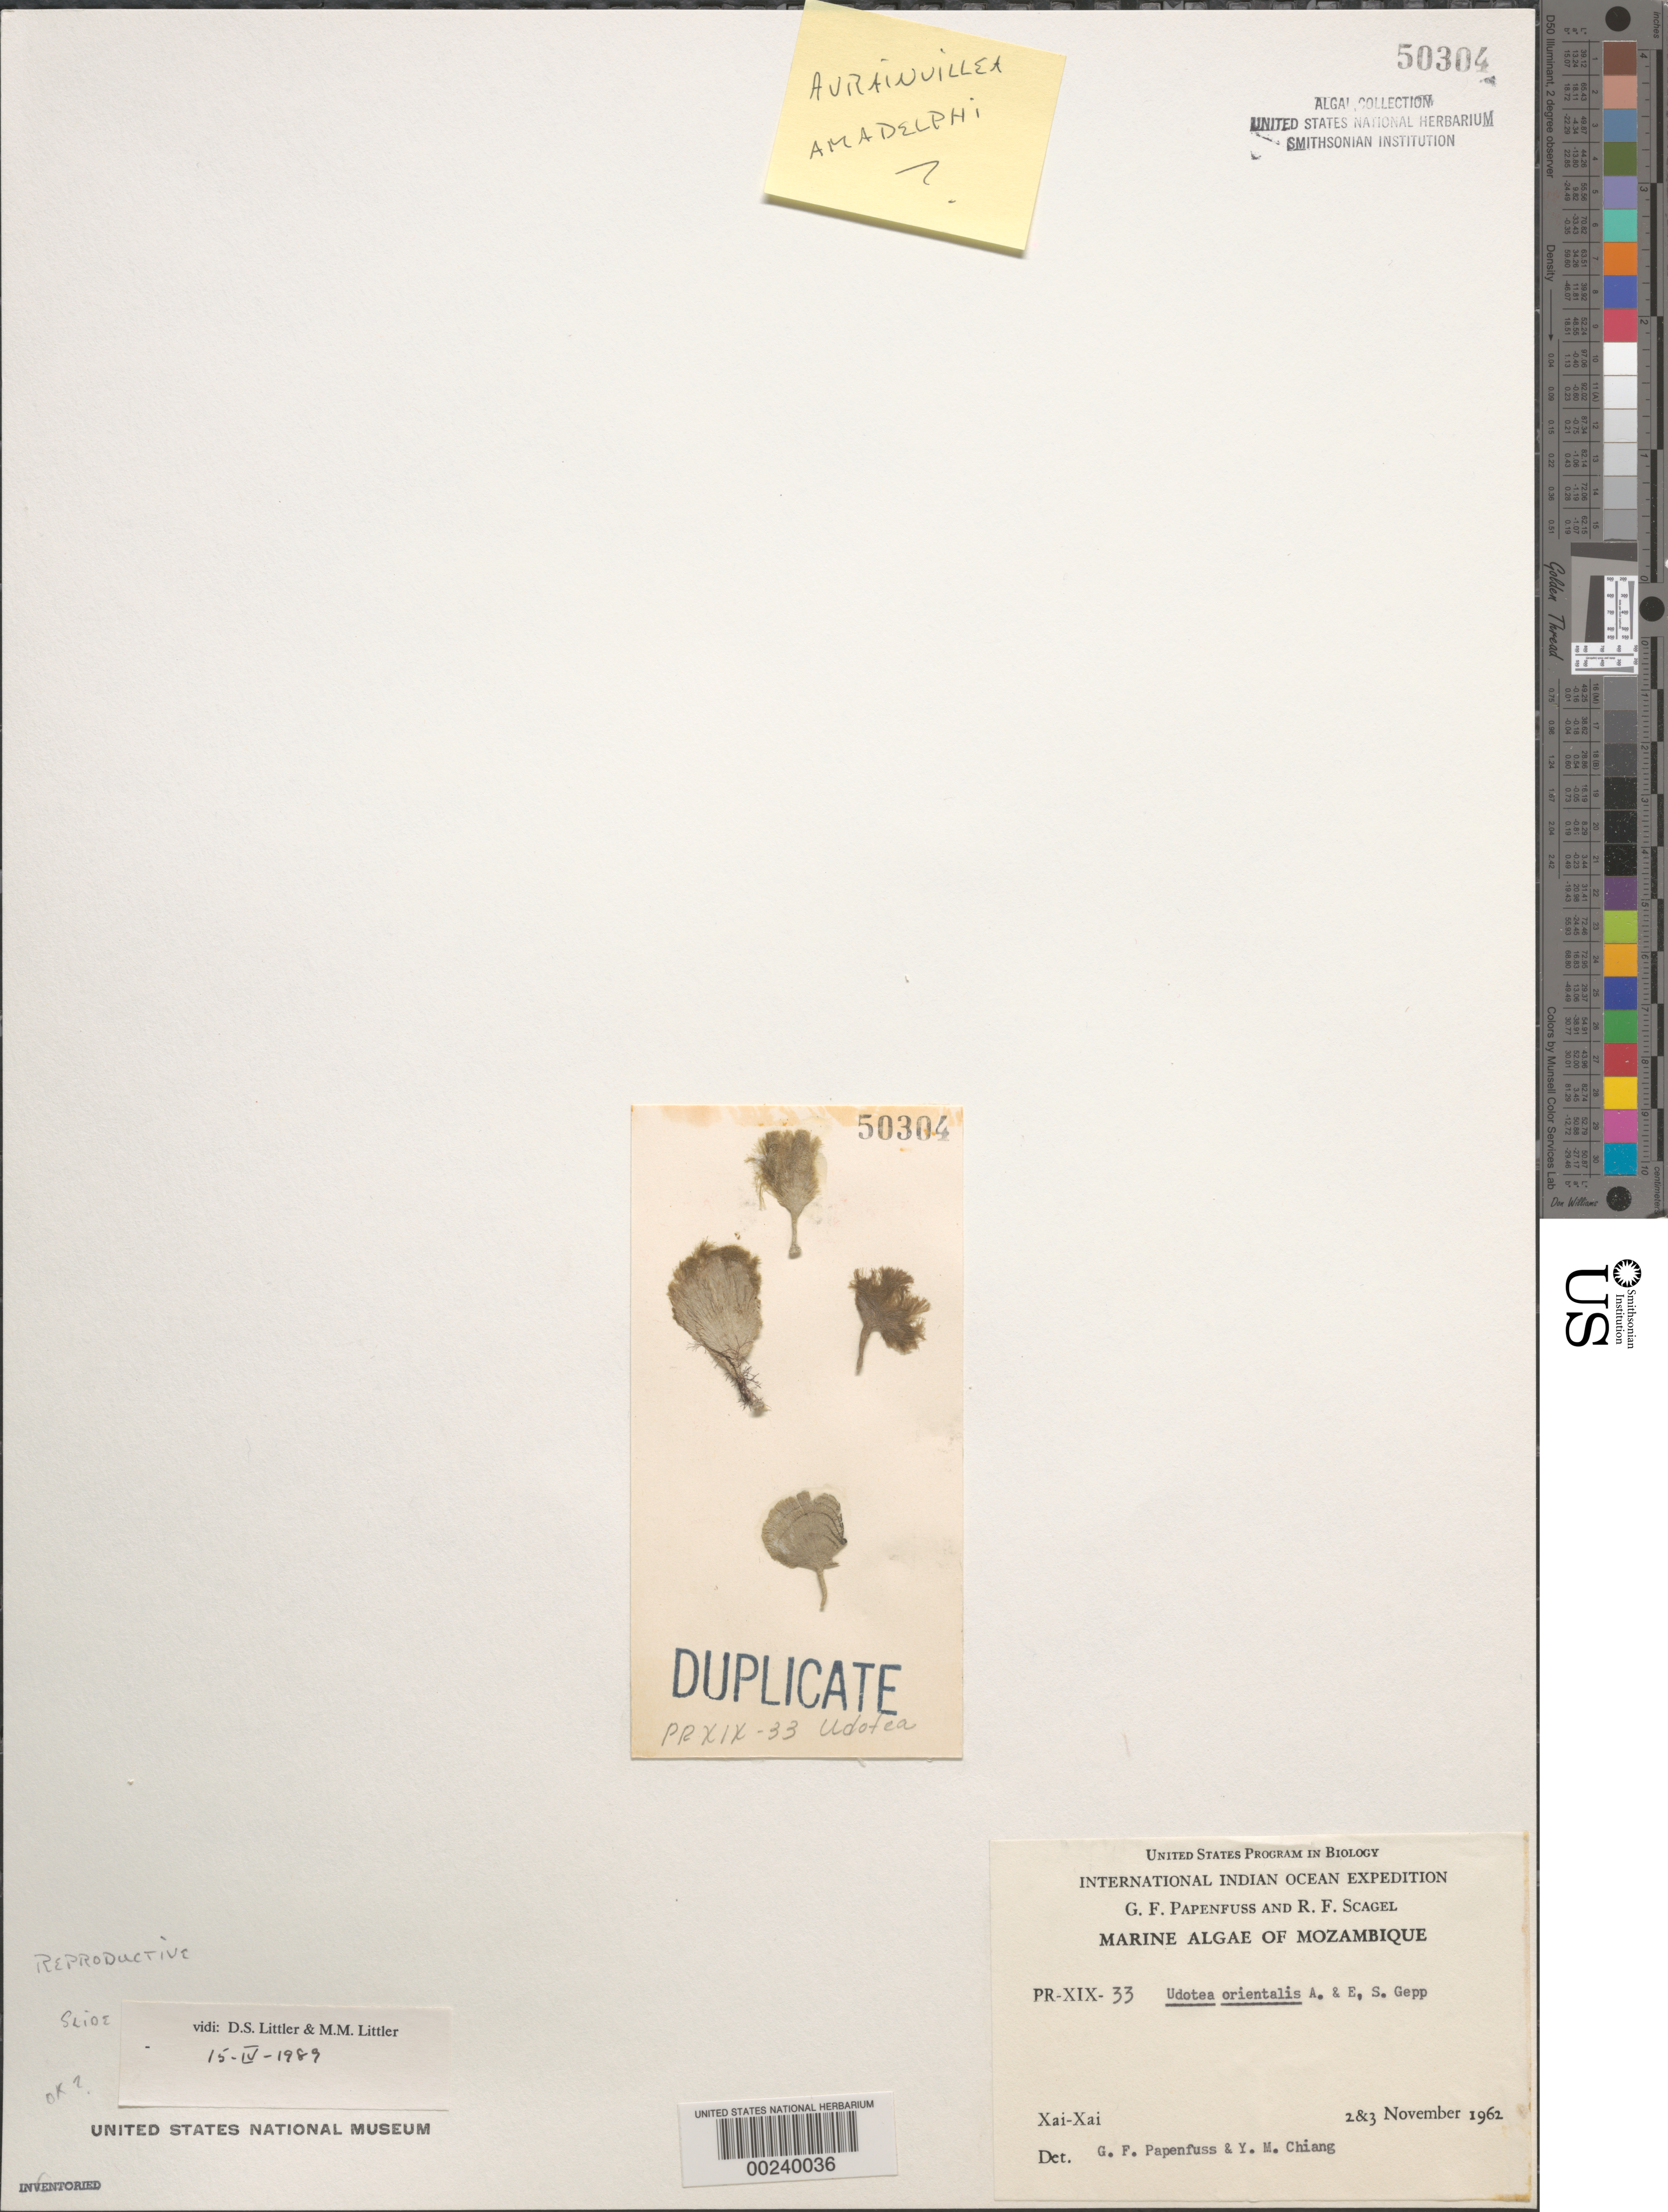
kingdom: Plantae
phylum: Chlorophyta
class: Ulvophyceae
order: Bryopsidales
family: Udoteaceae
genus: Udotea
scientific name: Udotea orientalis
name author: A. Gepp & E. Gepp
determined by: Papenfuss, G. F.; Chiang, Y. M.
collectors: G. Papenfuss & R. F. Scagel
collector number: PR-XIX-33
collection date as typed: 02 Nov 1962 and 03 Nov 1962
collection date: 1962-11-02,1962-11-03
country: Mozambique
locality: Xai-Xai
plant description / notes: International Indian Ocean Expedition, 1962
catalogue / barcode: US 50304